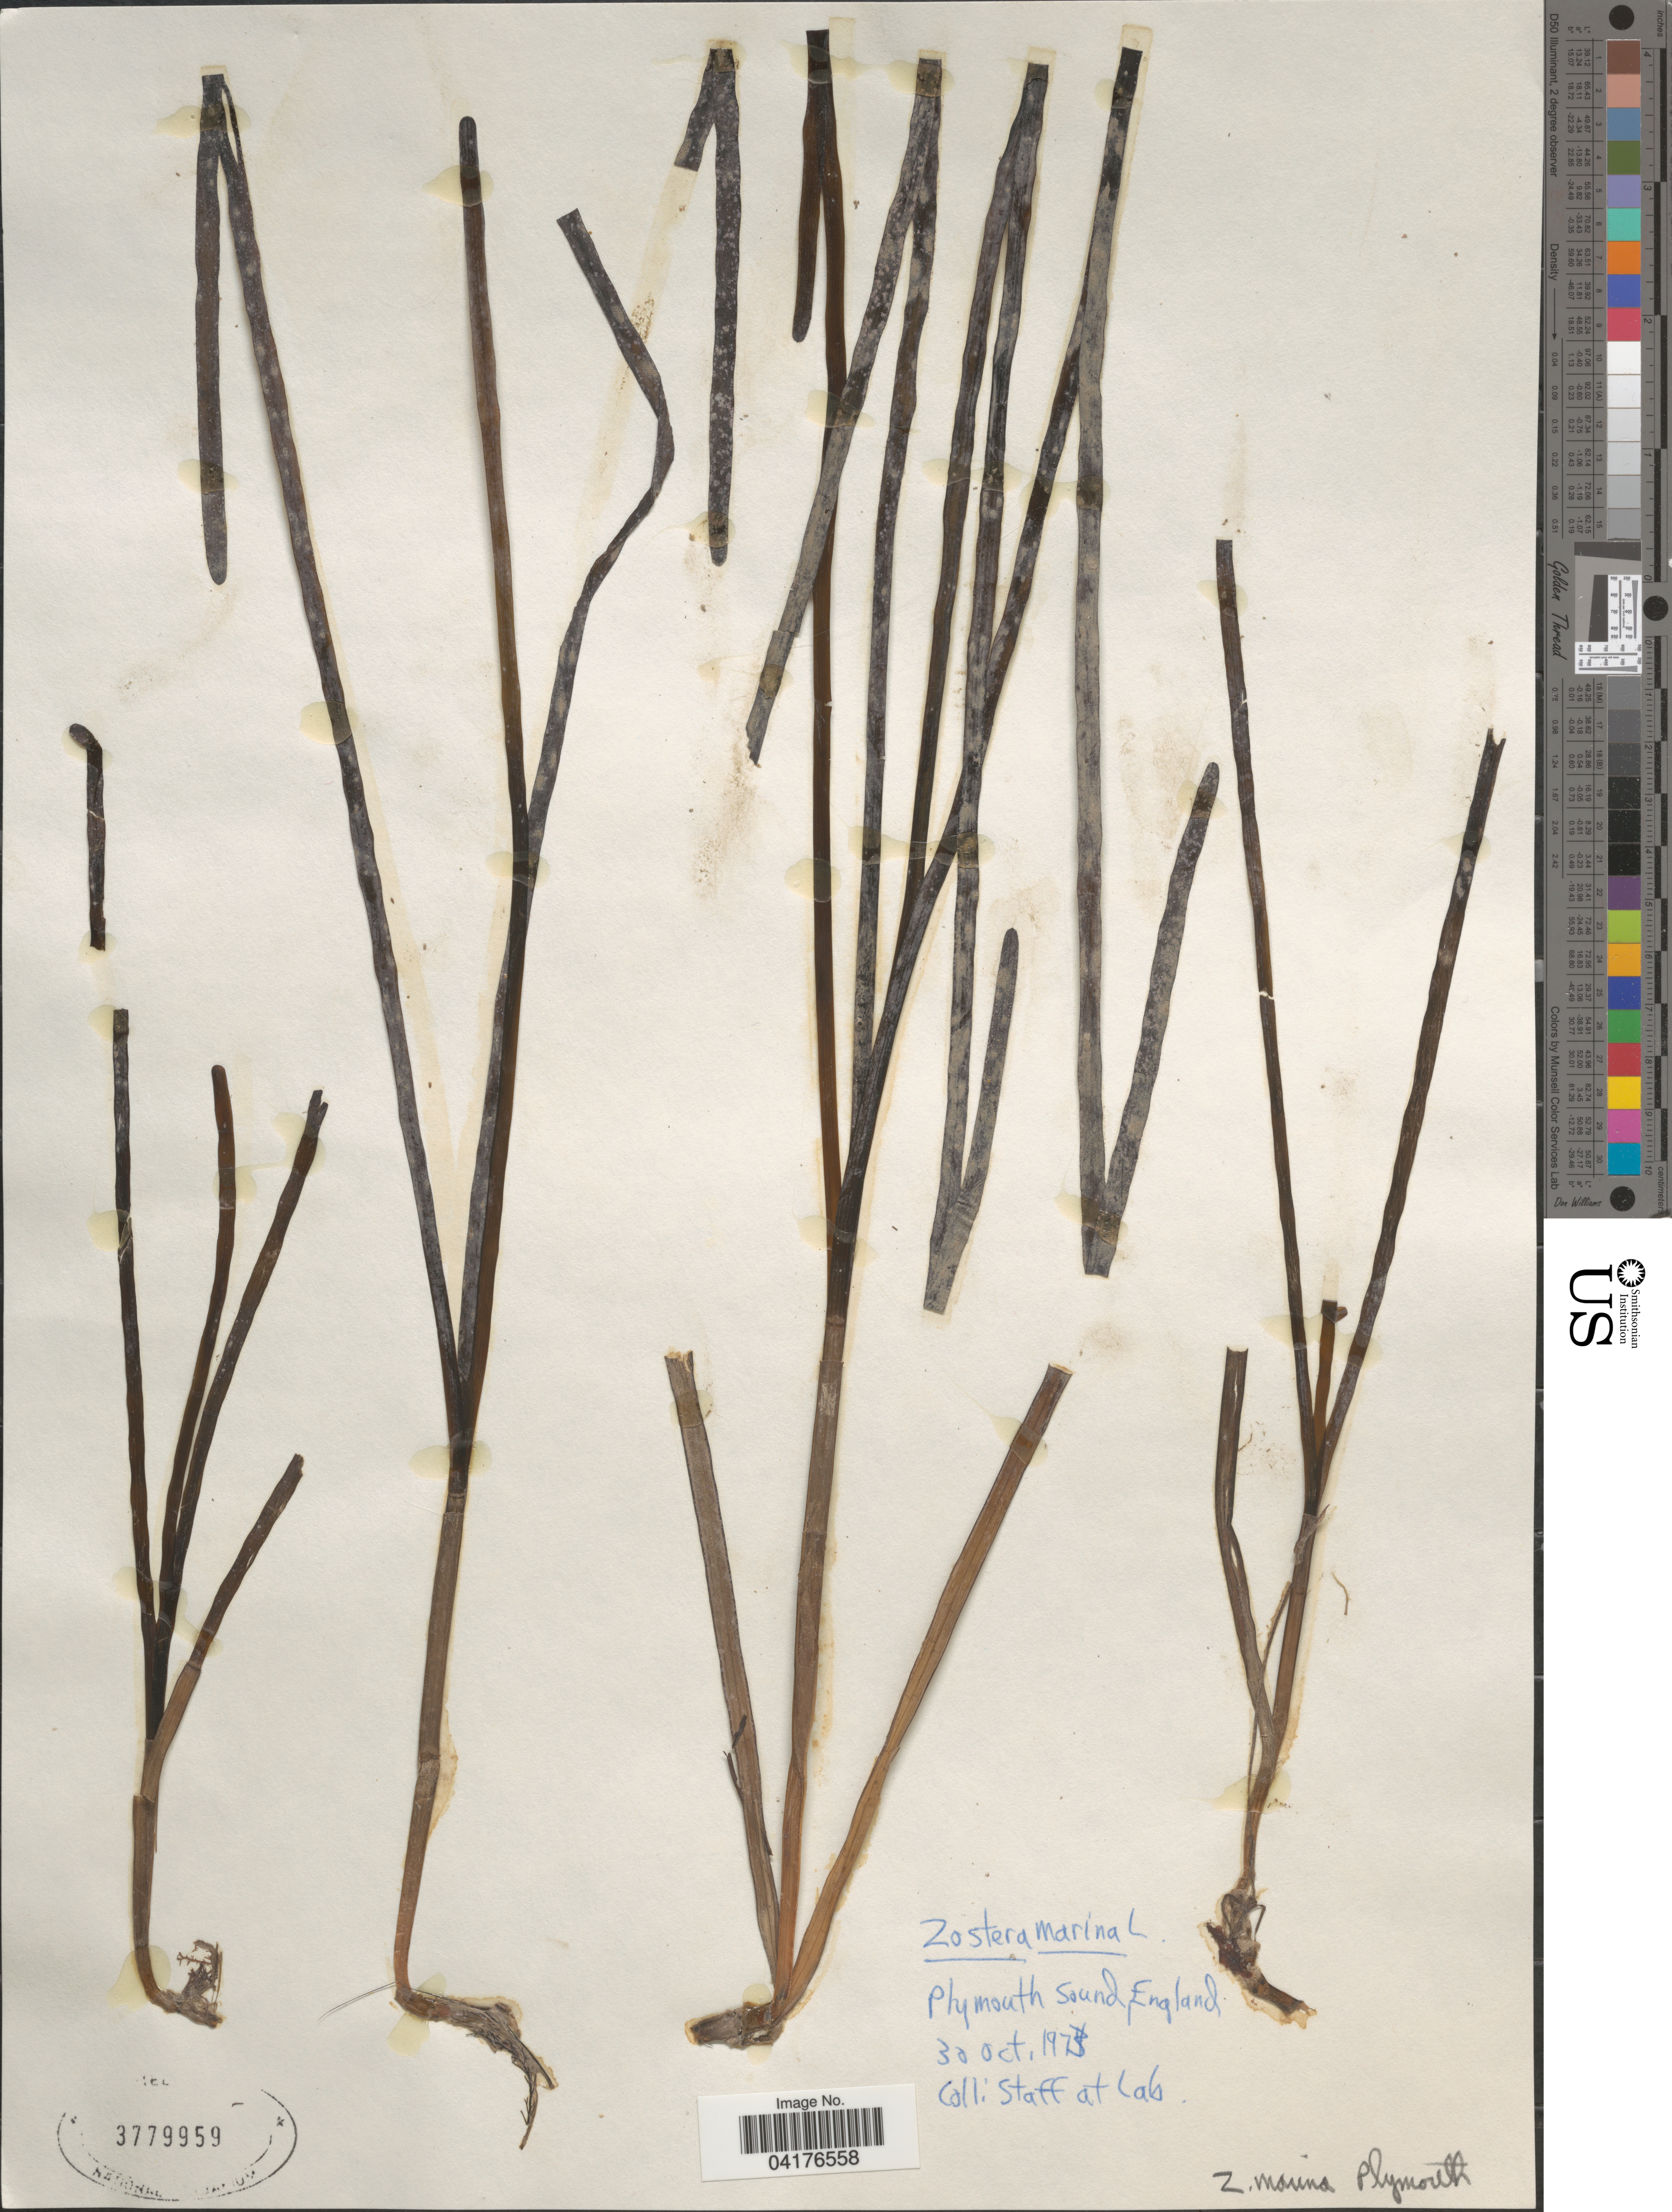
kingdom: Plantae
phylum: Tracheophyta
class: Liliopsida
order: Alismatales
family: Zosteraceae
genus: Zostera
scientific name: Zostera marina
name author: L.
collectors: Staff at Lab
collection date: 1973-10-30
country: United Kingdom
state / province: England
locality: Plymouth Sound.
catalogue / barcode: US 3779959